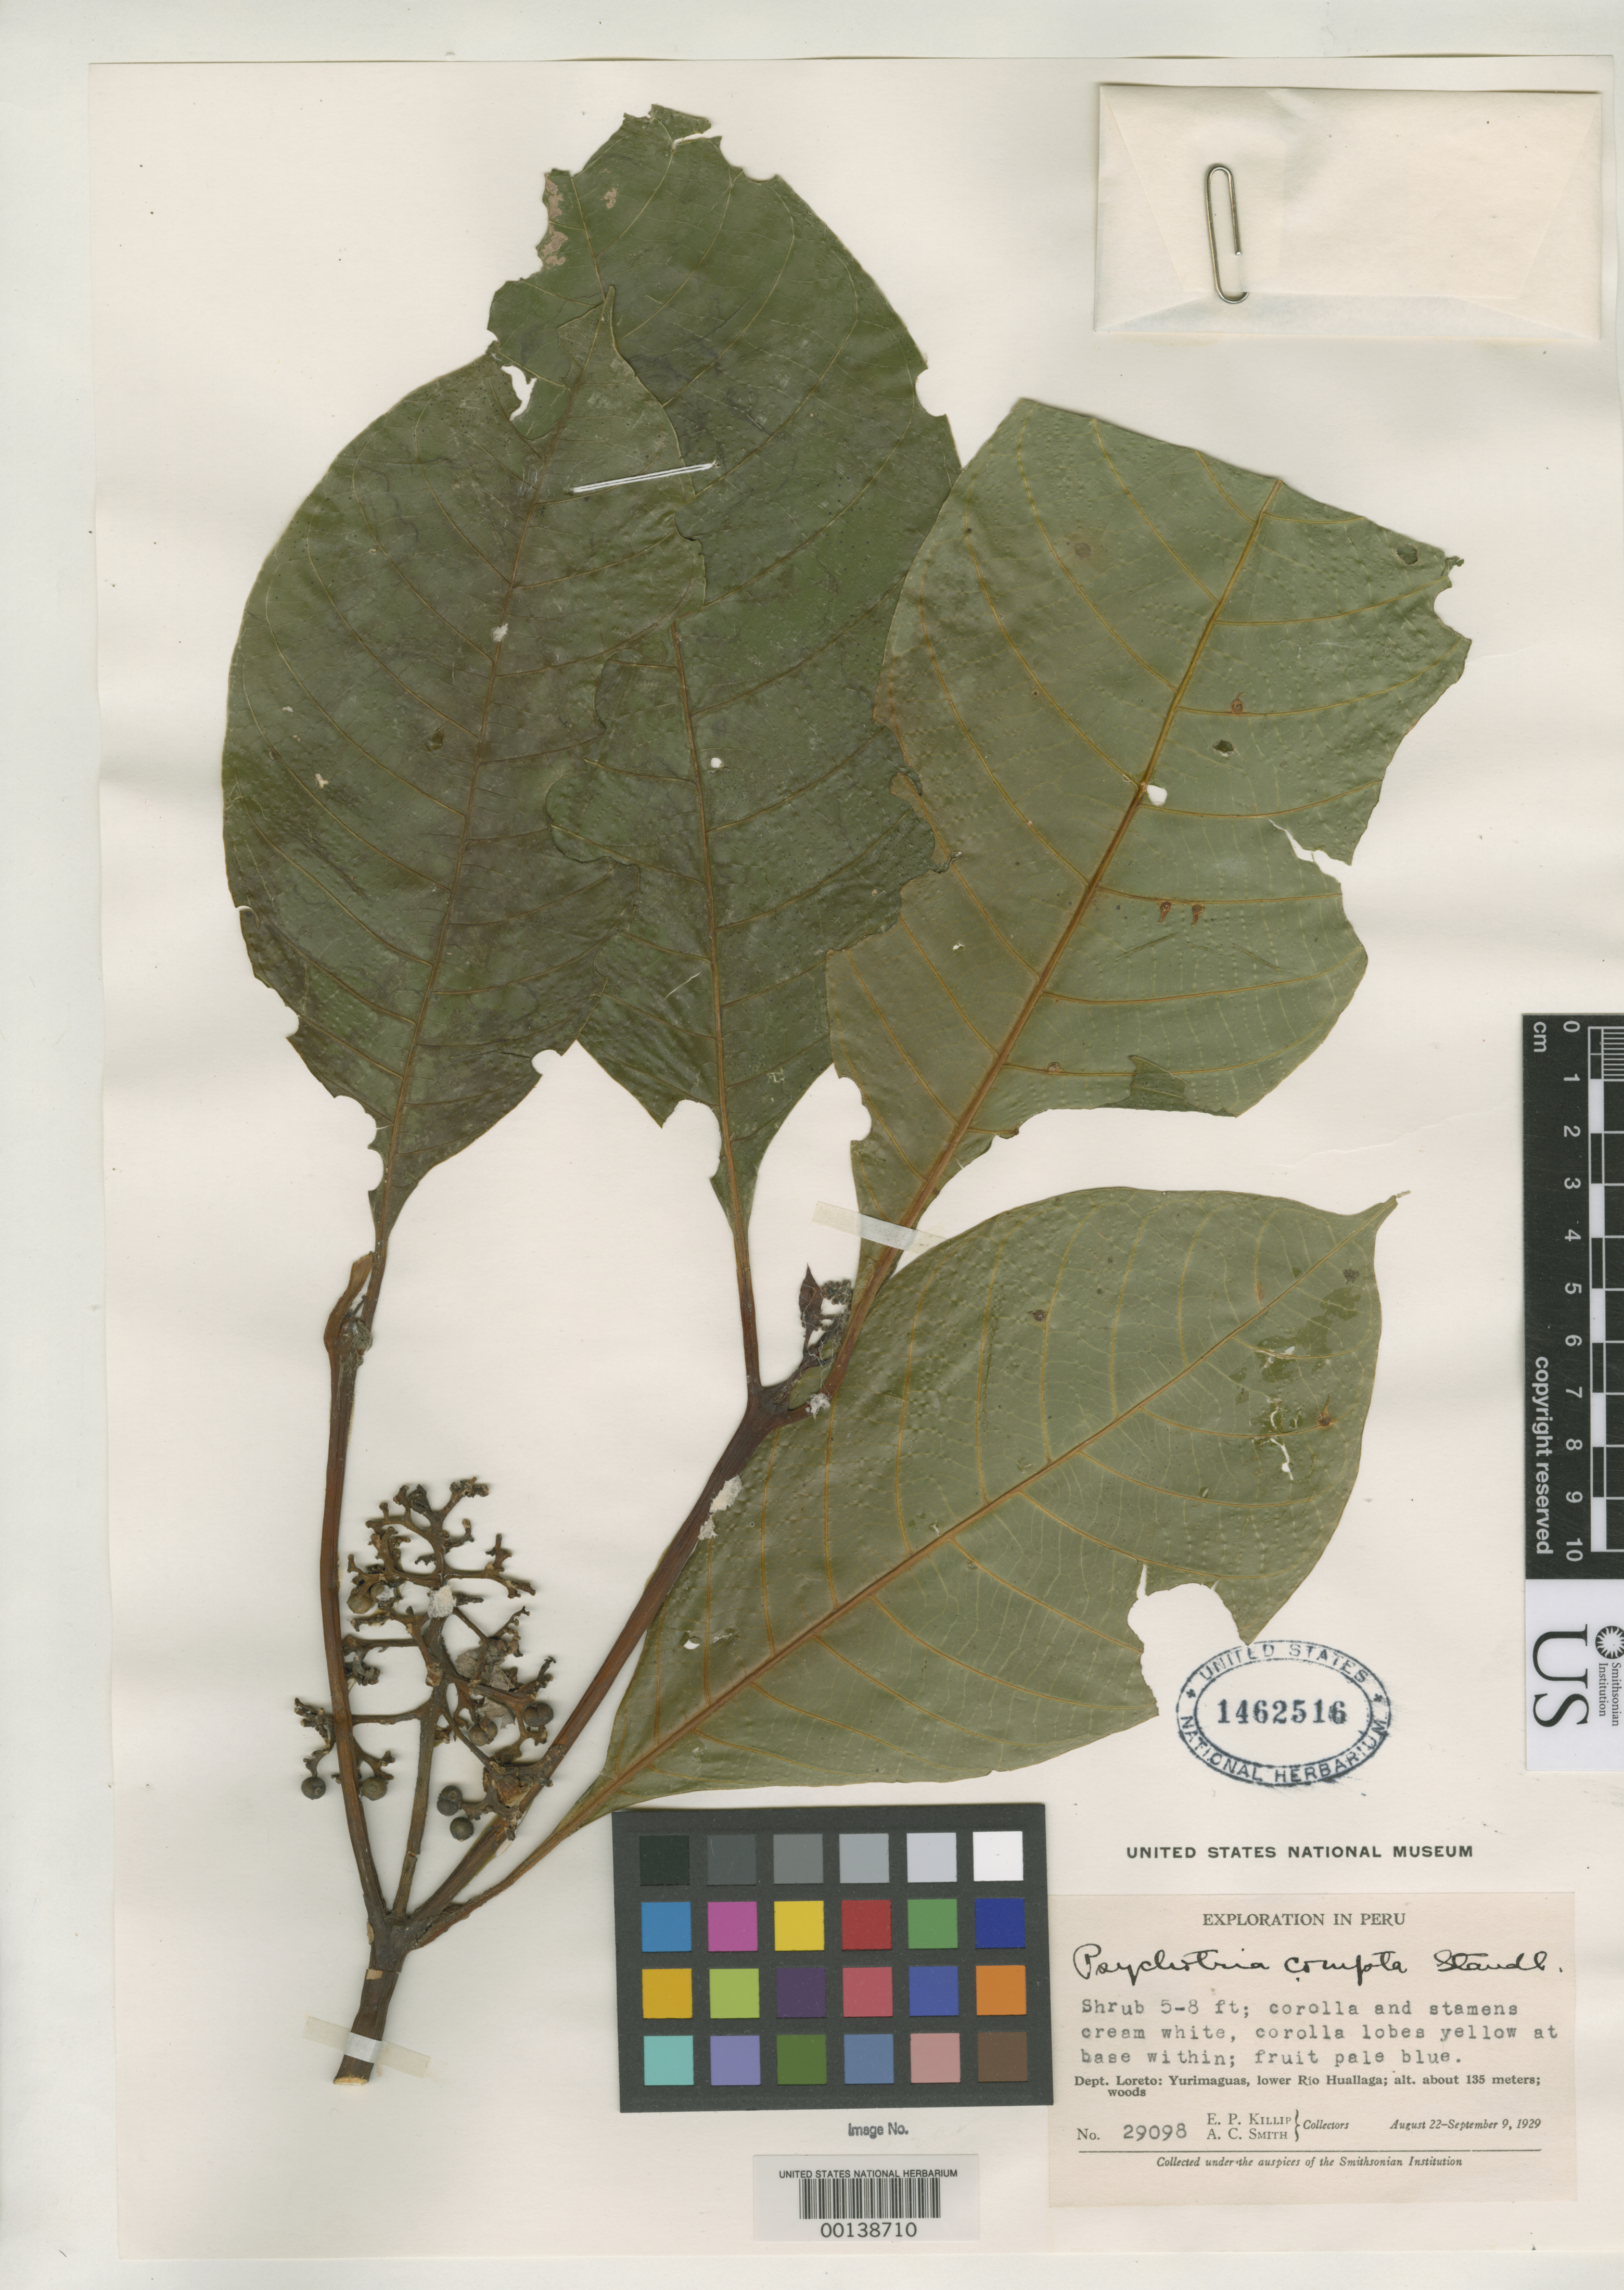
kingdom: Plantae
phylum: Tracheophyta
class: Magnoliopsida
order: Gentianales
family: Rubiaceae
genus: Psychotria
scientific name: Psychotria compta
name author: Standl.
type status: Isotype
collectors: E. P. Killip & A. C. Smith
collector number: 29098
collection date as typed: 22 Aug 1929 to 09 Sep 1929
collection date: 1929-08-22/1929-09-09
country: Peru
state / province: Loreto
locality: Yurimaguas, lower Rio Huallaga.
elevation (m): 135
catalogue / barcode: US 1462516